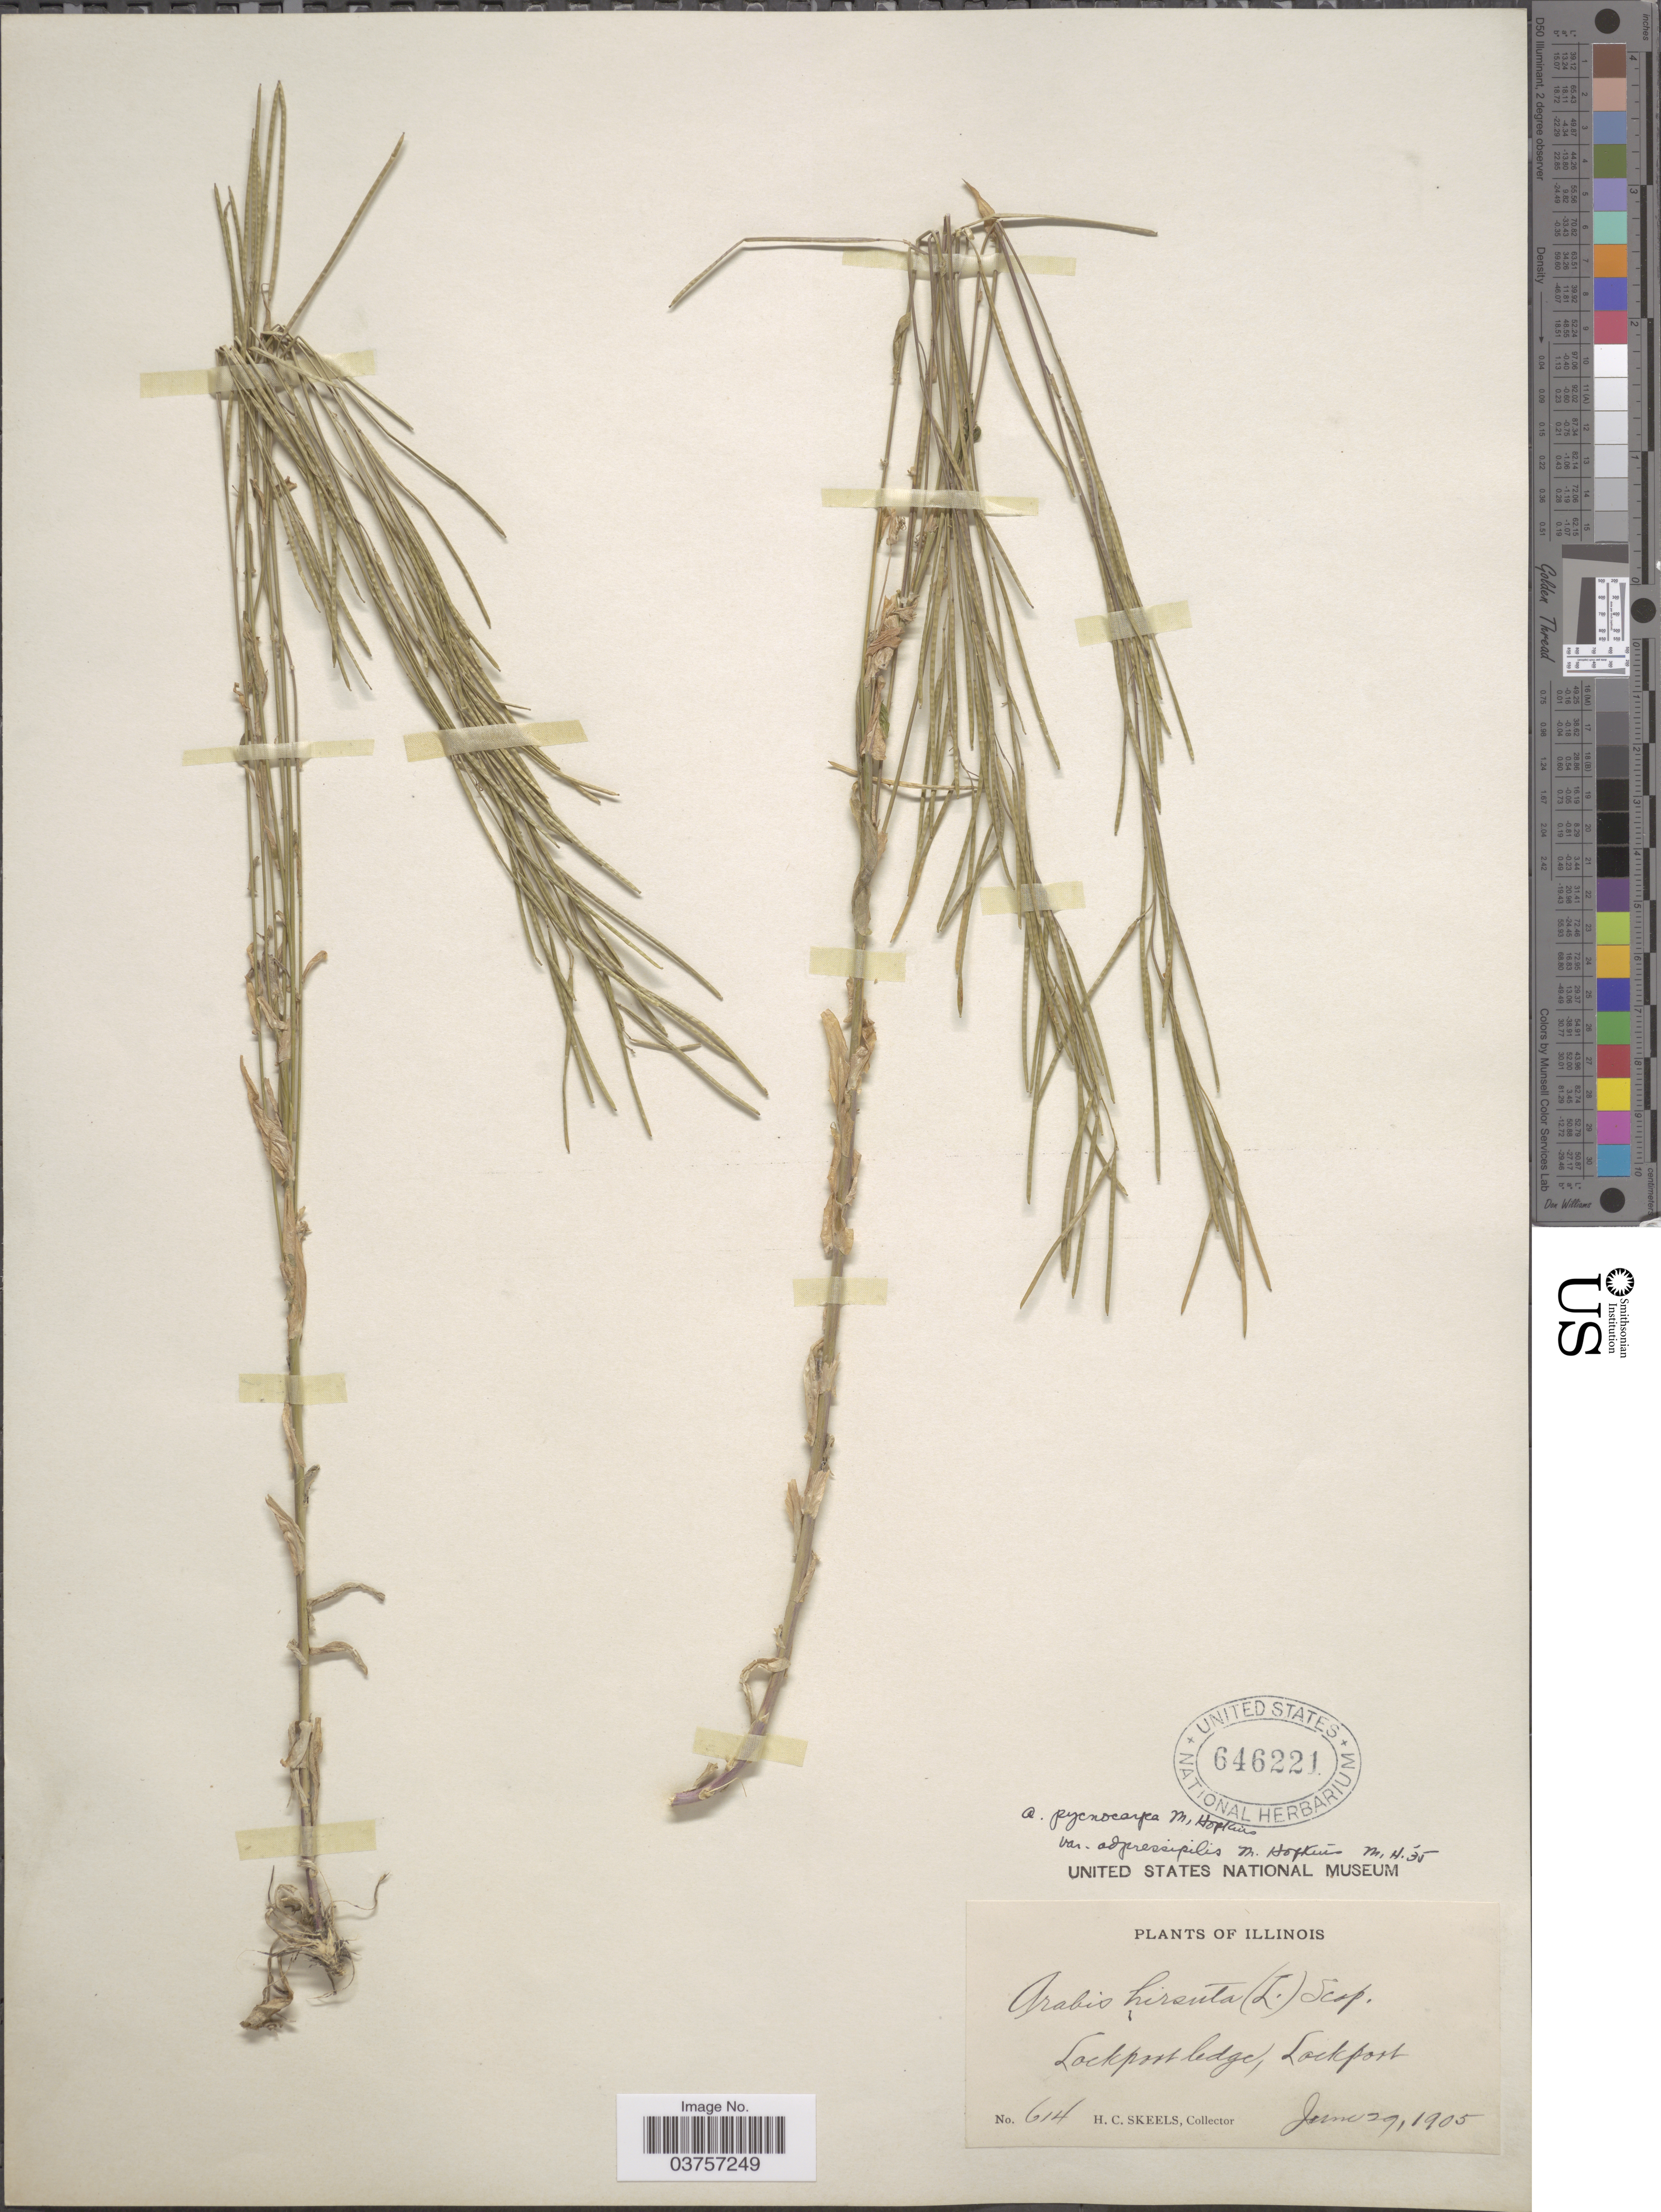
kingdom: Plantae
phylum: Tracheophyta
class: Magnoliopsida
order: Brassicales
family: Brassicaceae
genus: Arabis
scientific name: Arabis hirsuta var. adpressipilis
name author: (M. Hopkins) Rollins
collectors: H. Skeels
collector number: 614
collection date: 1905-06-29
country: United States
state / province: Illinois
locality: Lockport ledge, Lockport.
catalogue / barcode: US 646221